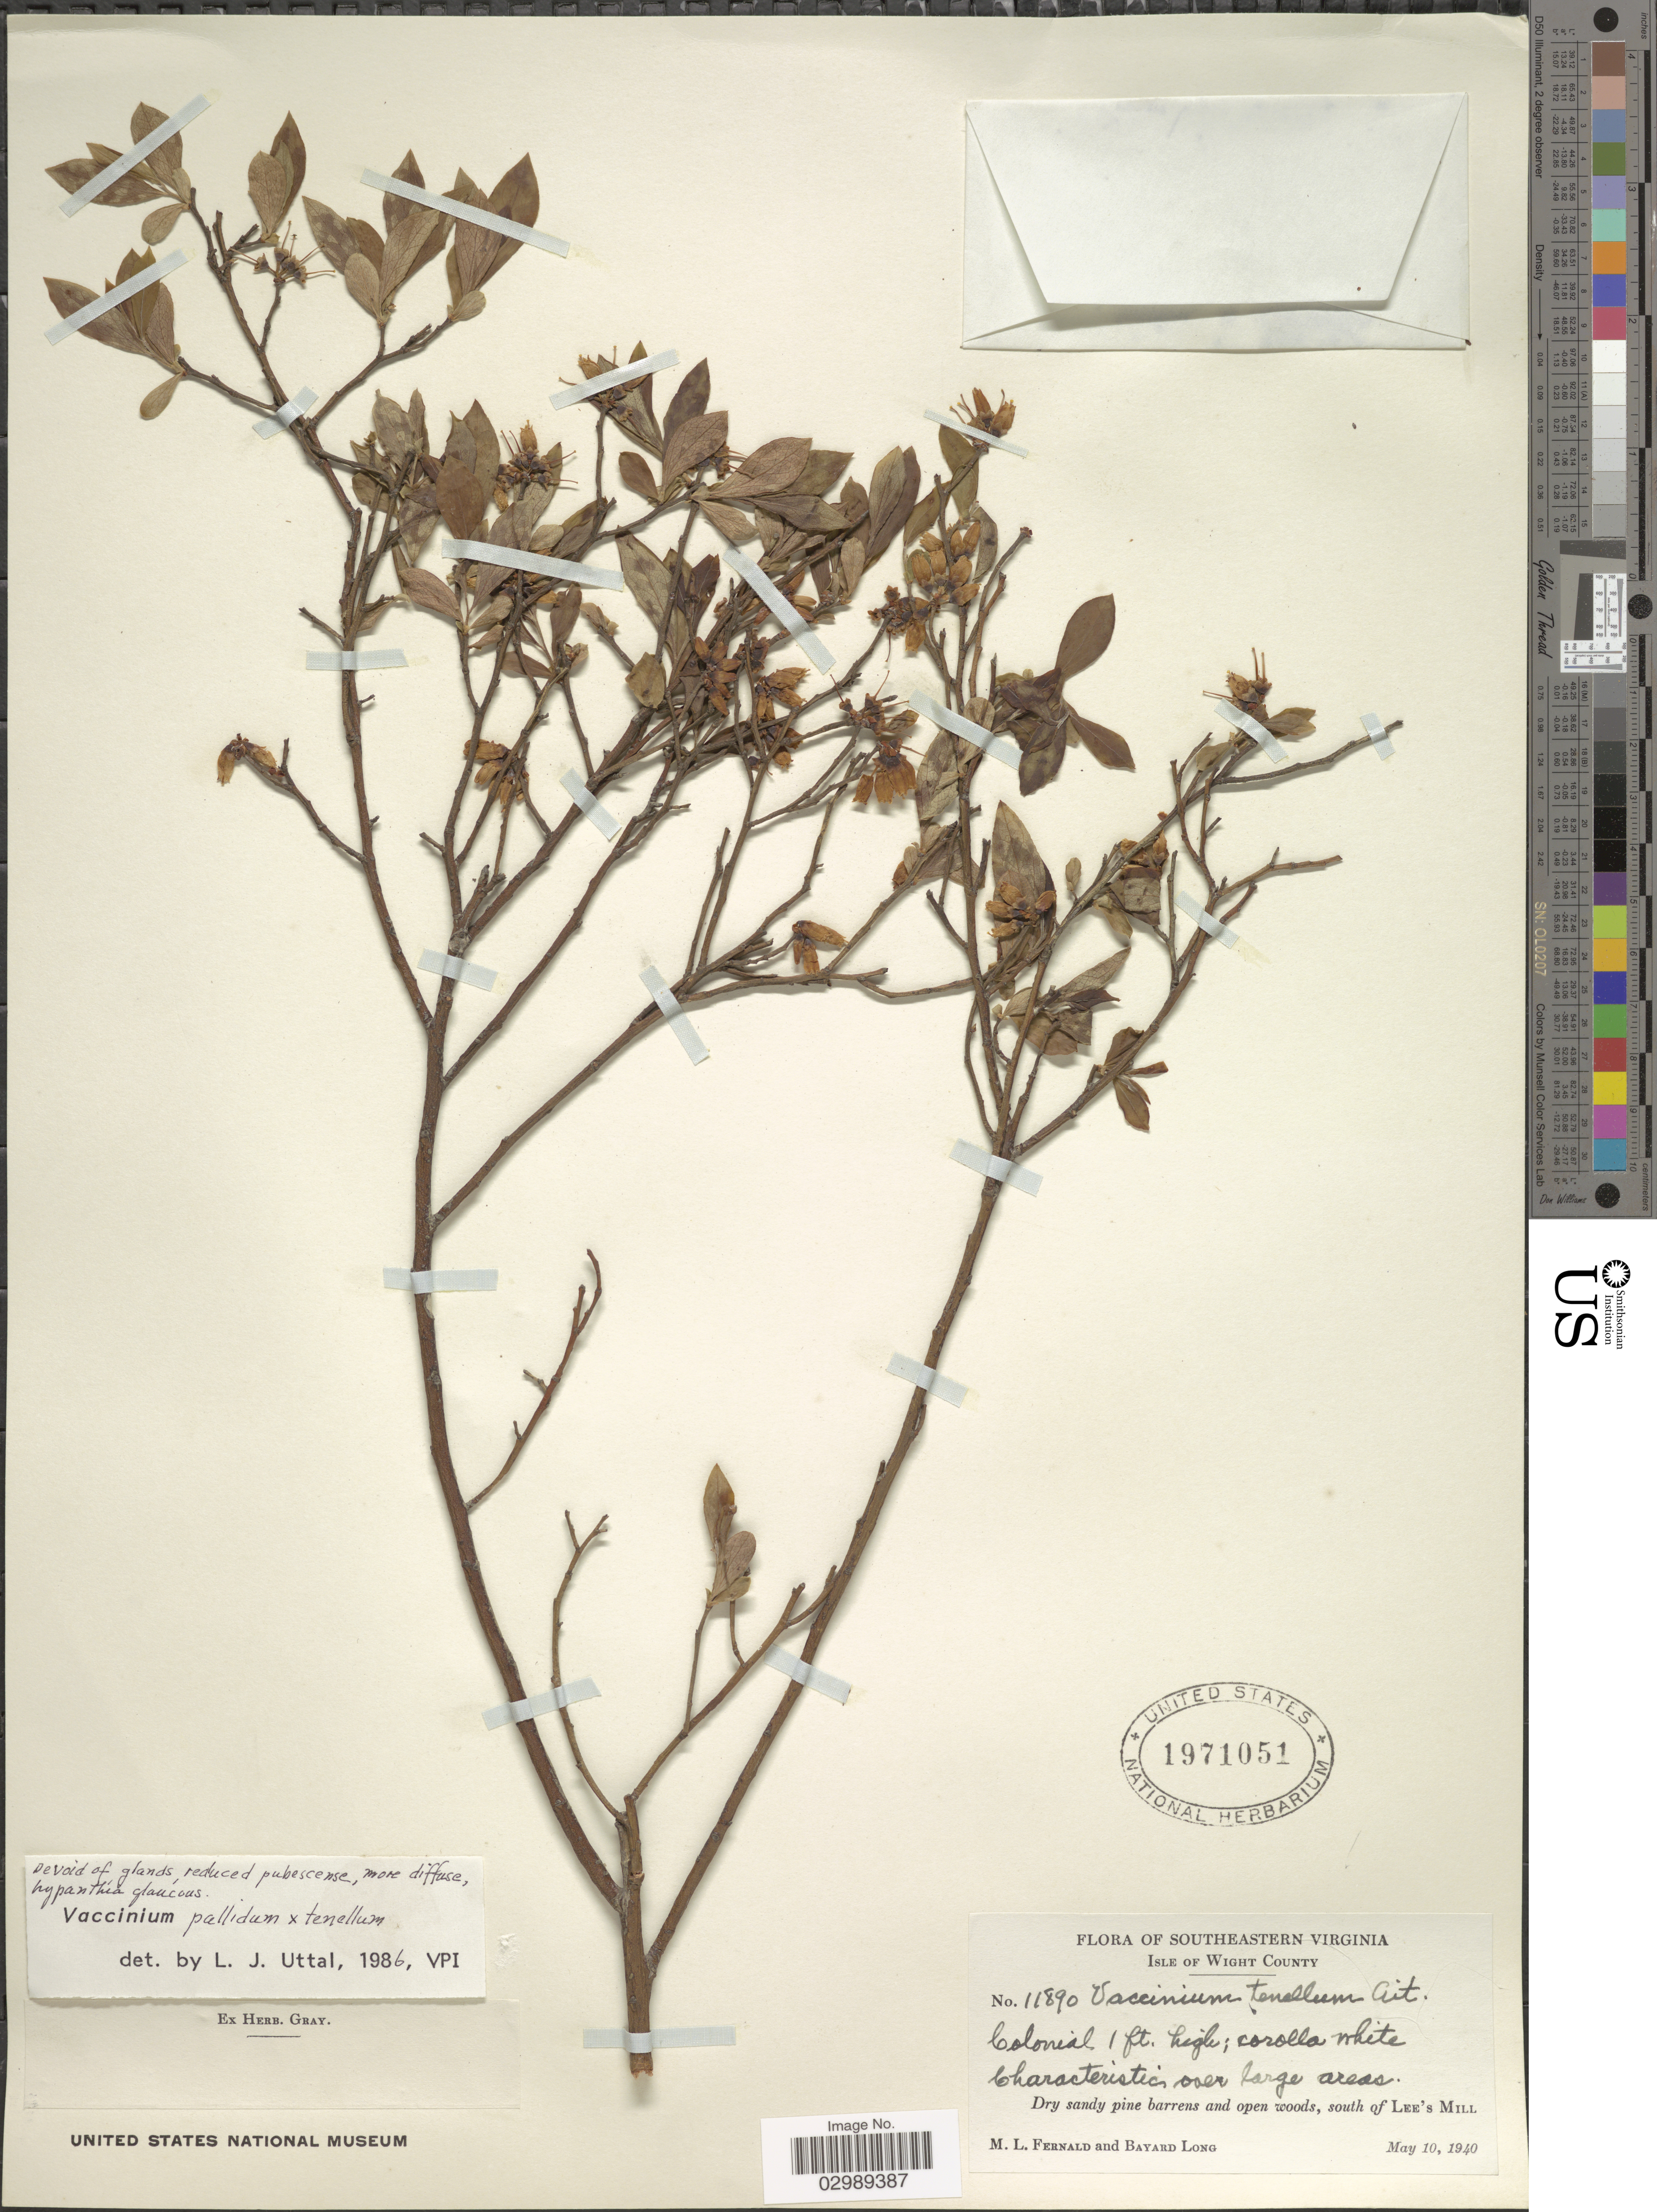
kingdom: Plantae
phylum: Tracheophyta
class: Magnoliopsida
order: Ericales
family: Ericaceae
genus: Vaccinium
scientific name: Vaccinium pallidum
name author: Aiton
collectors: M. L. Fernald & B. Long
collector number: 11890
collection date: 1940-05-10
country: United States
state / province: Virginia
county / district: Isle of Wight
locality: Southeastern Virginia, Isle of Wight County, south of Lee's Mill.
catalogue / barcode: US 1971051